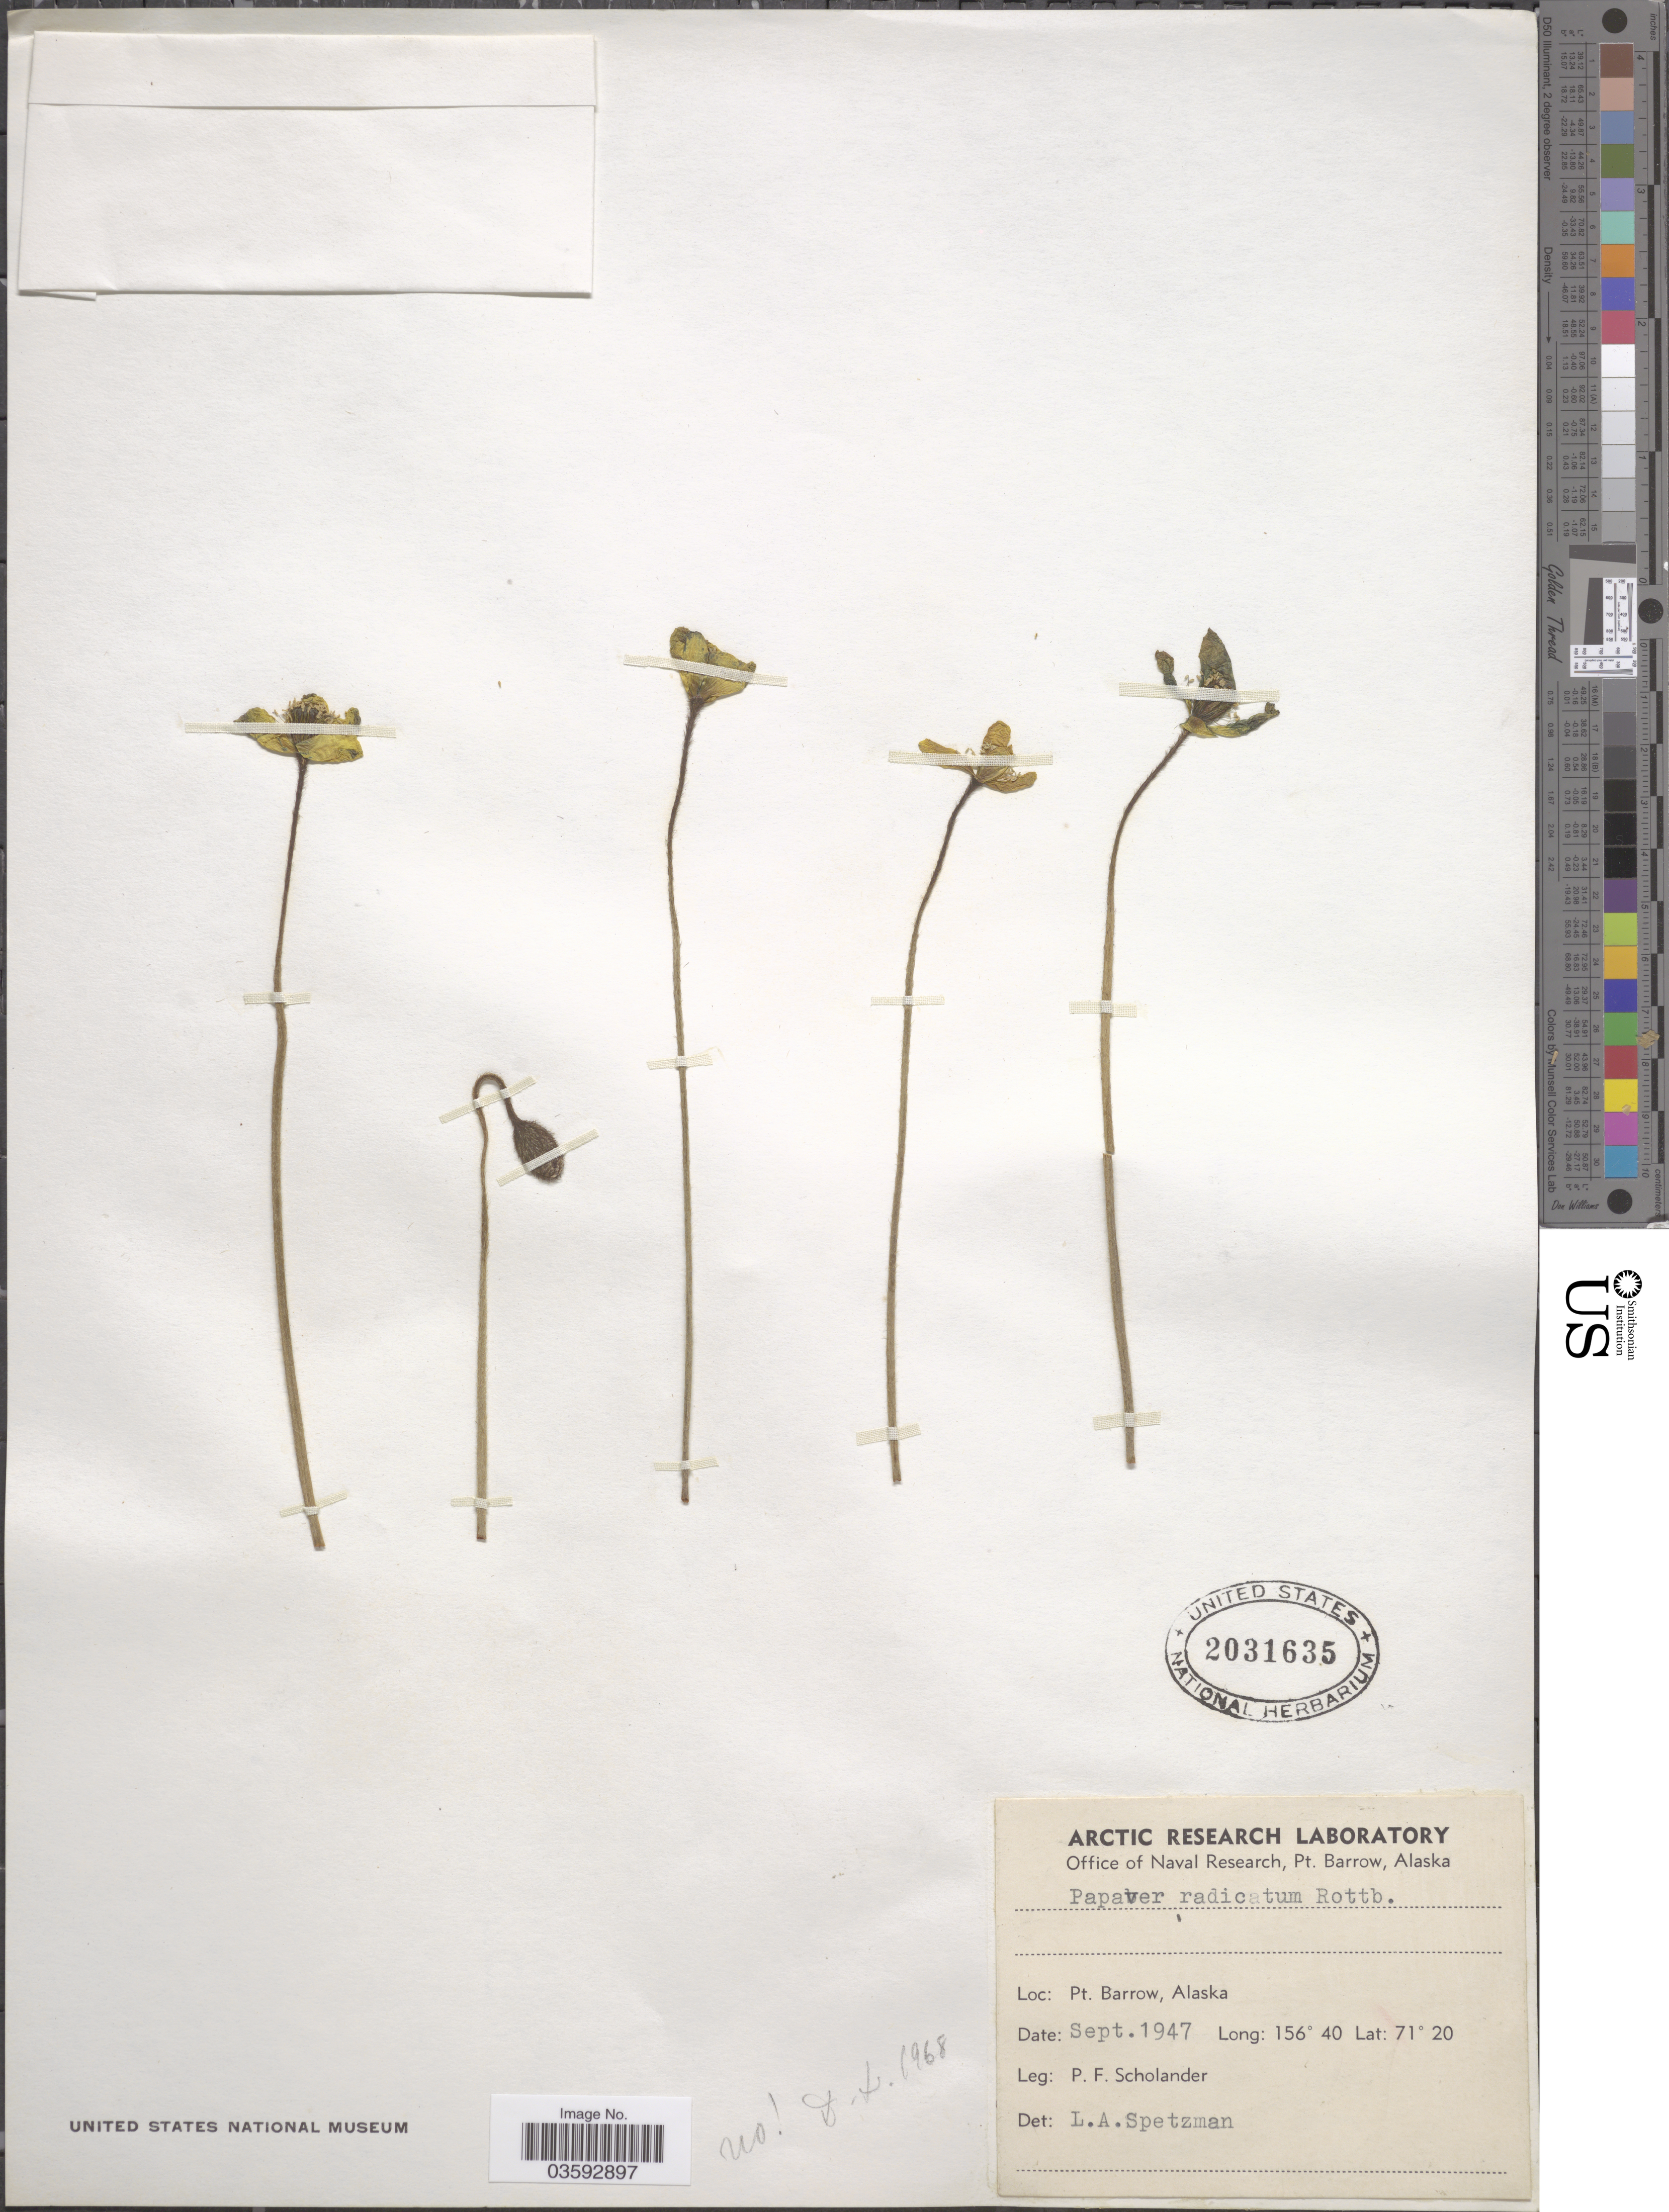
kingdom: Plantae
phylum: Tracheophyta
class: Magnoliopsida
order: Ranunculales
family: Papaveraceae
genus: Papaver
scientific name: Papaver radicatum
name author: Rottb.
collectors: P. Scholander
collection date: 1947-09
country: United States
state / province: Alaska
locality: Pt. Barrow.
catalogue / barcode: US 2031635